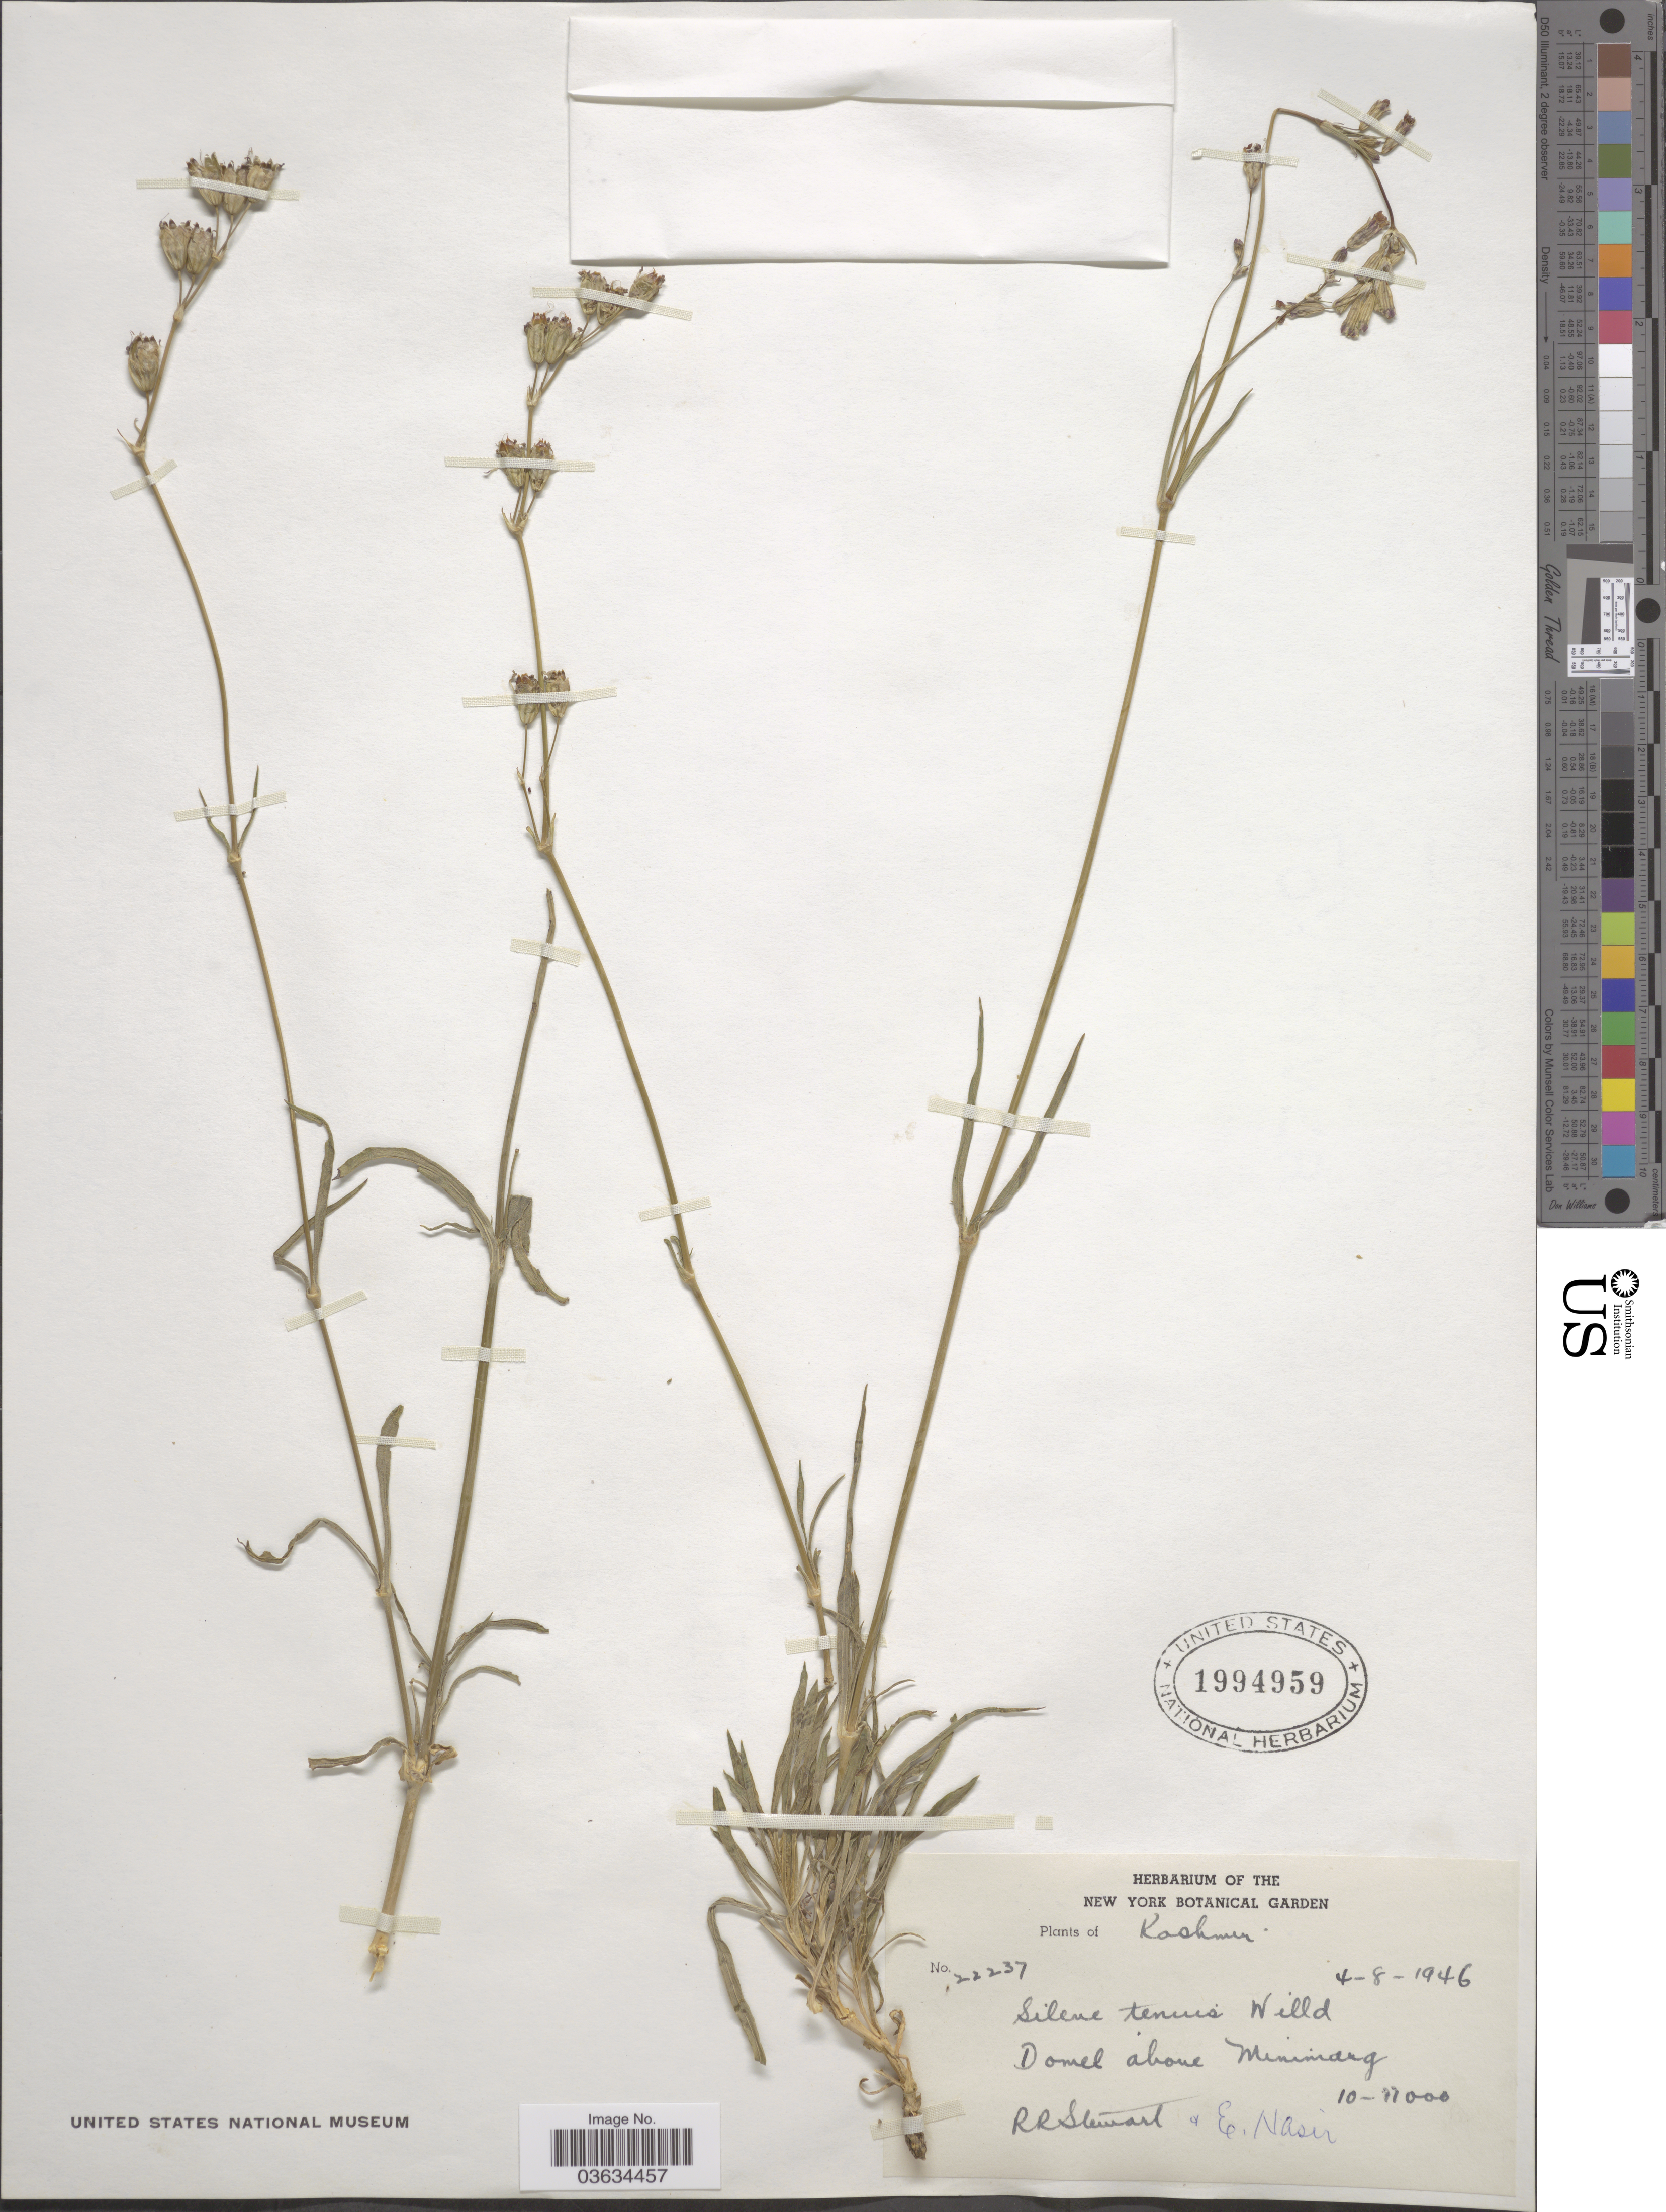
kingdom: Plantae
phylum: Tracheophyta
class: Magnoliopsida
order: Caryophyllales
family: Caryophyllaceae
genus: Silene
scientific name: Silene tenuis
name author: Willd.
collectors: R. Stewart & E. Nasir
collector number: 22237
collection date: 1946-08-04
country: India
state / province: Jammu and Kashmir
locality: Kashmir. Domel above Minimarg.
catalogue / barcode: US 1994959